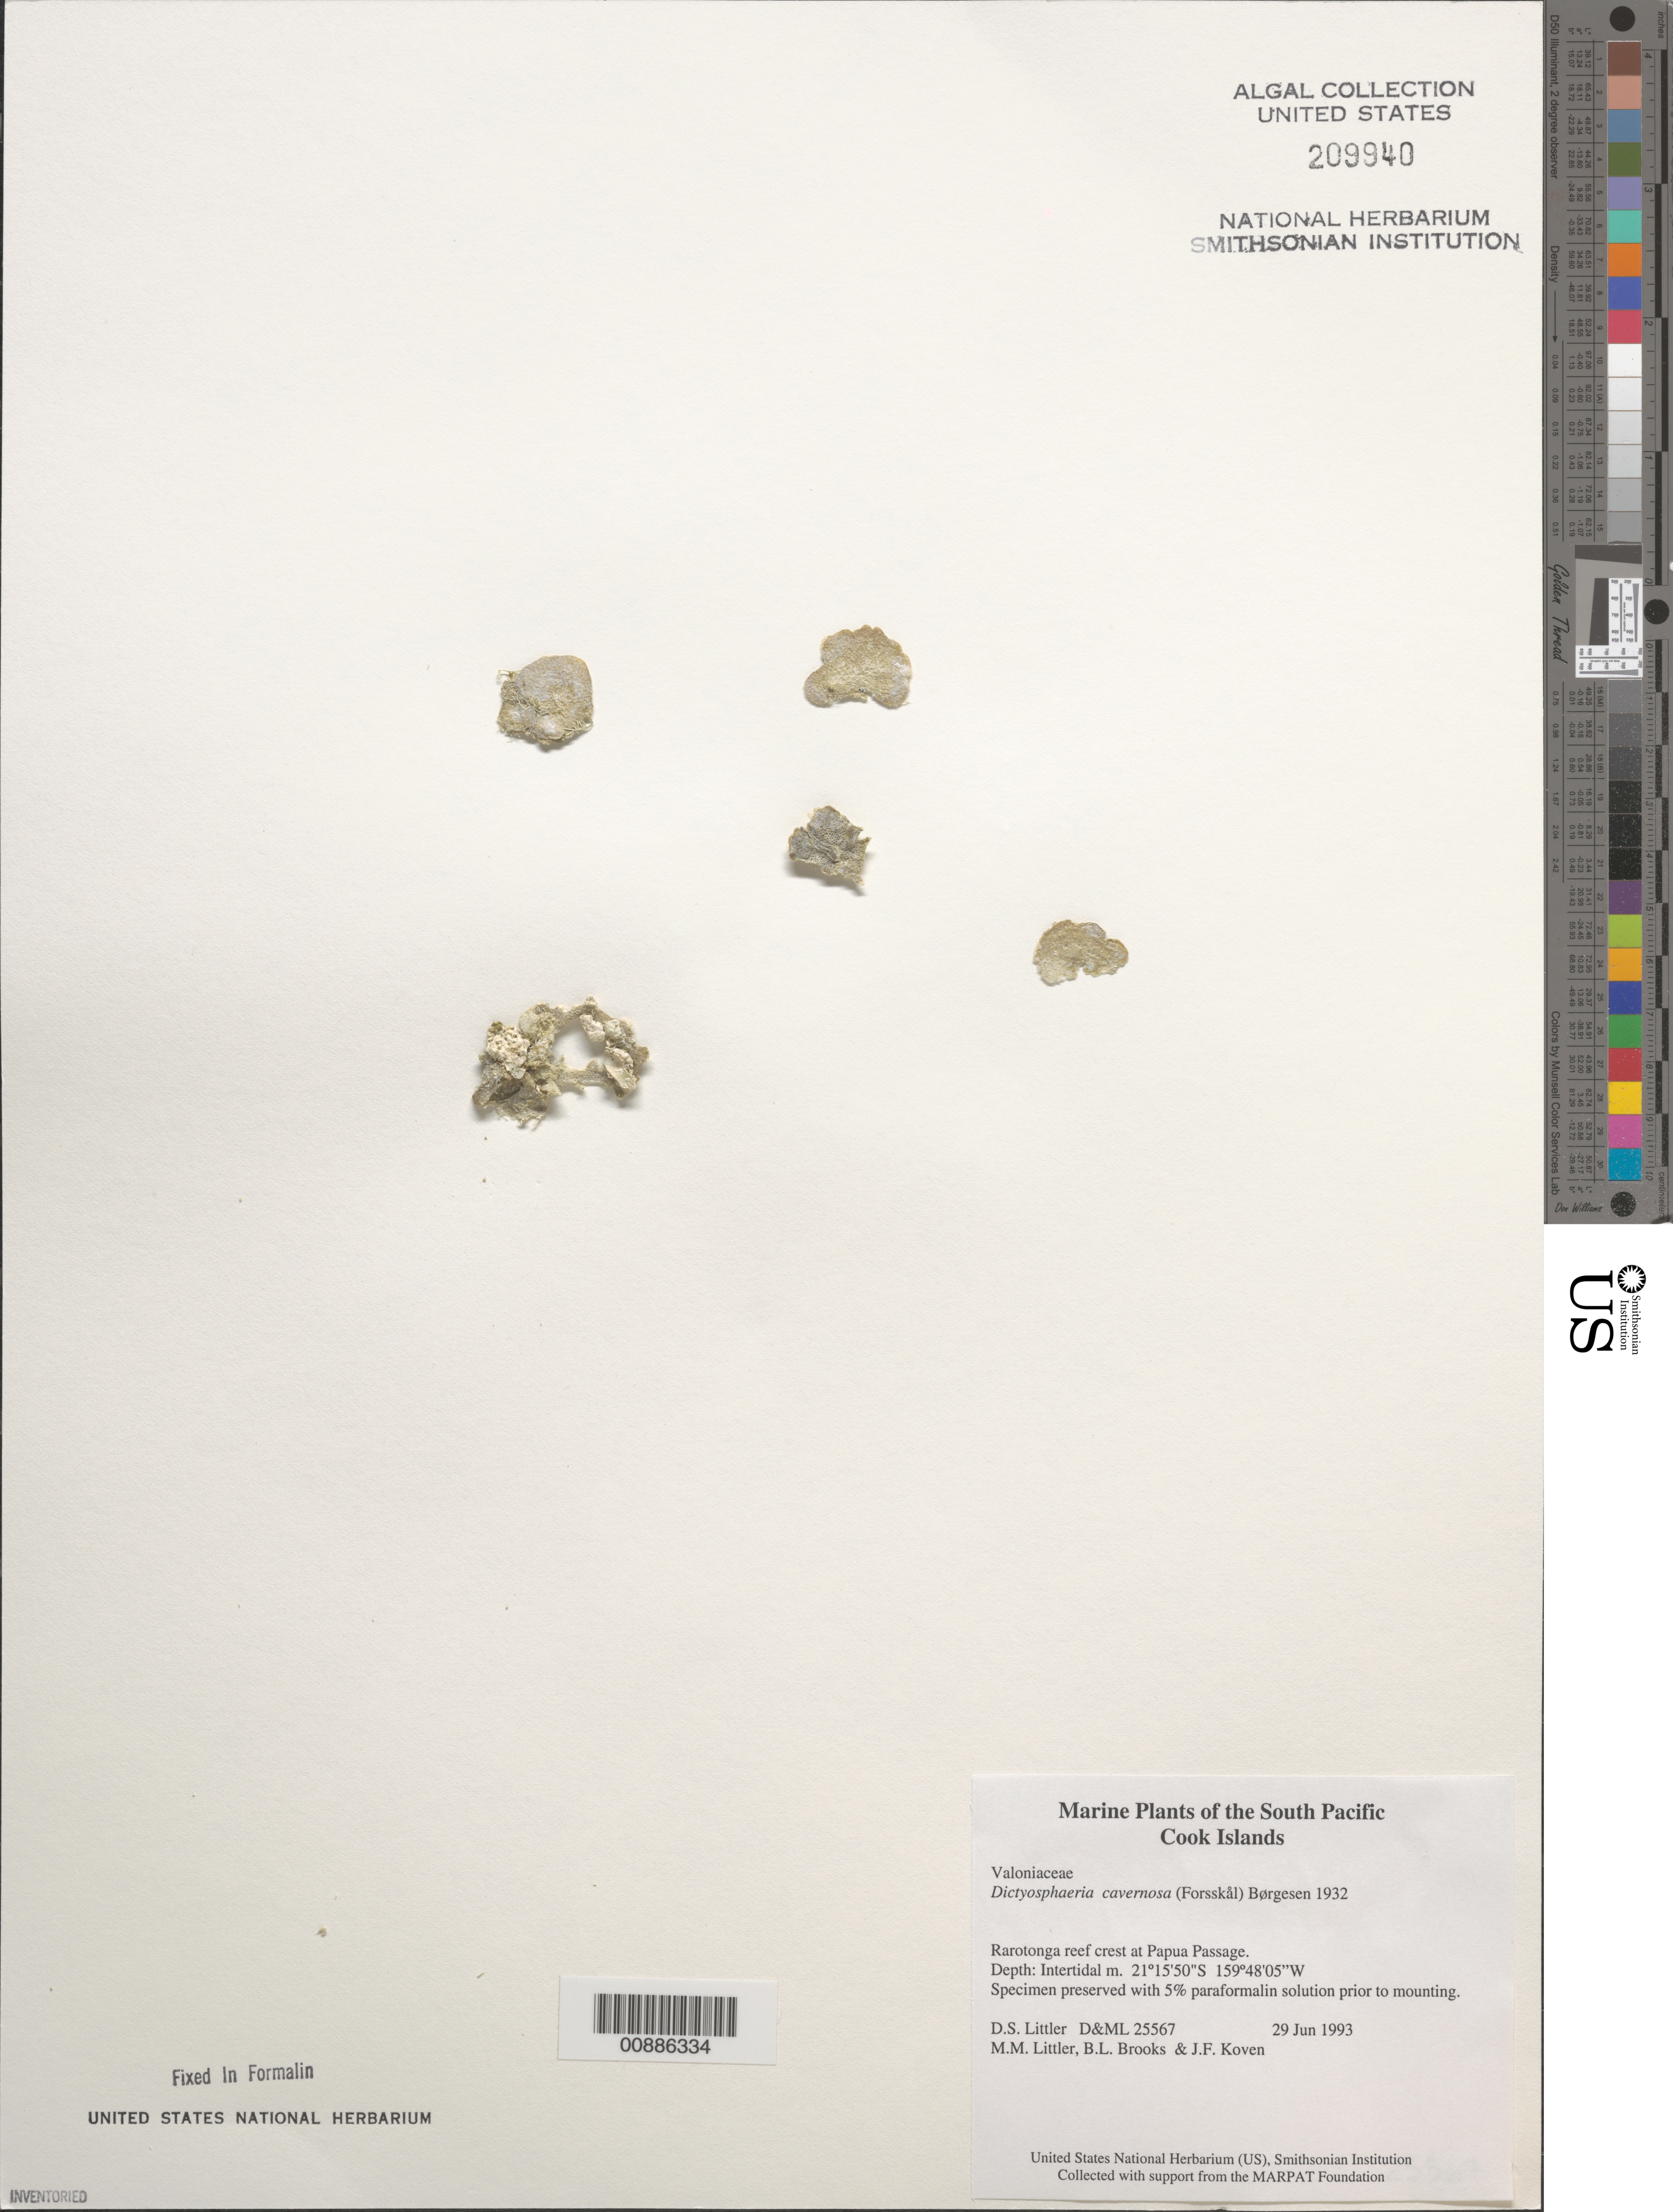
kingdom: Plantae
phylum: Chlorophyta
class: Ulvophyceae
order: Siphonocladales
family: Siphonocladaceae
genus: Dictyosphaeria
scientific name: Dictyosphaeria cavernosa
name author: (Forssk.) Børgesen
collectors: D. S. Littler, M. M. Littler, B. Brooks & J. Koven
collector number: D&ML 25567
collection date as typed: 29 Jun 1993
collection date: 1993-06-29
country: Cook Islands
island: Rarotonga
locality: Rarotonga reef crest at Papua Passage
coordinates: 21 15'50"S, 159 48'05"W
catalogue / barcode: US 209940